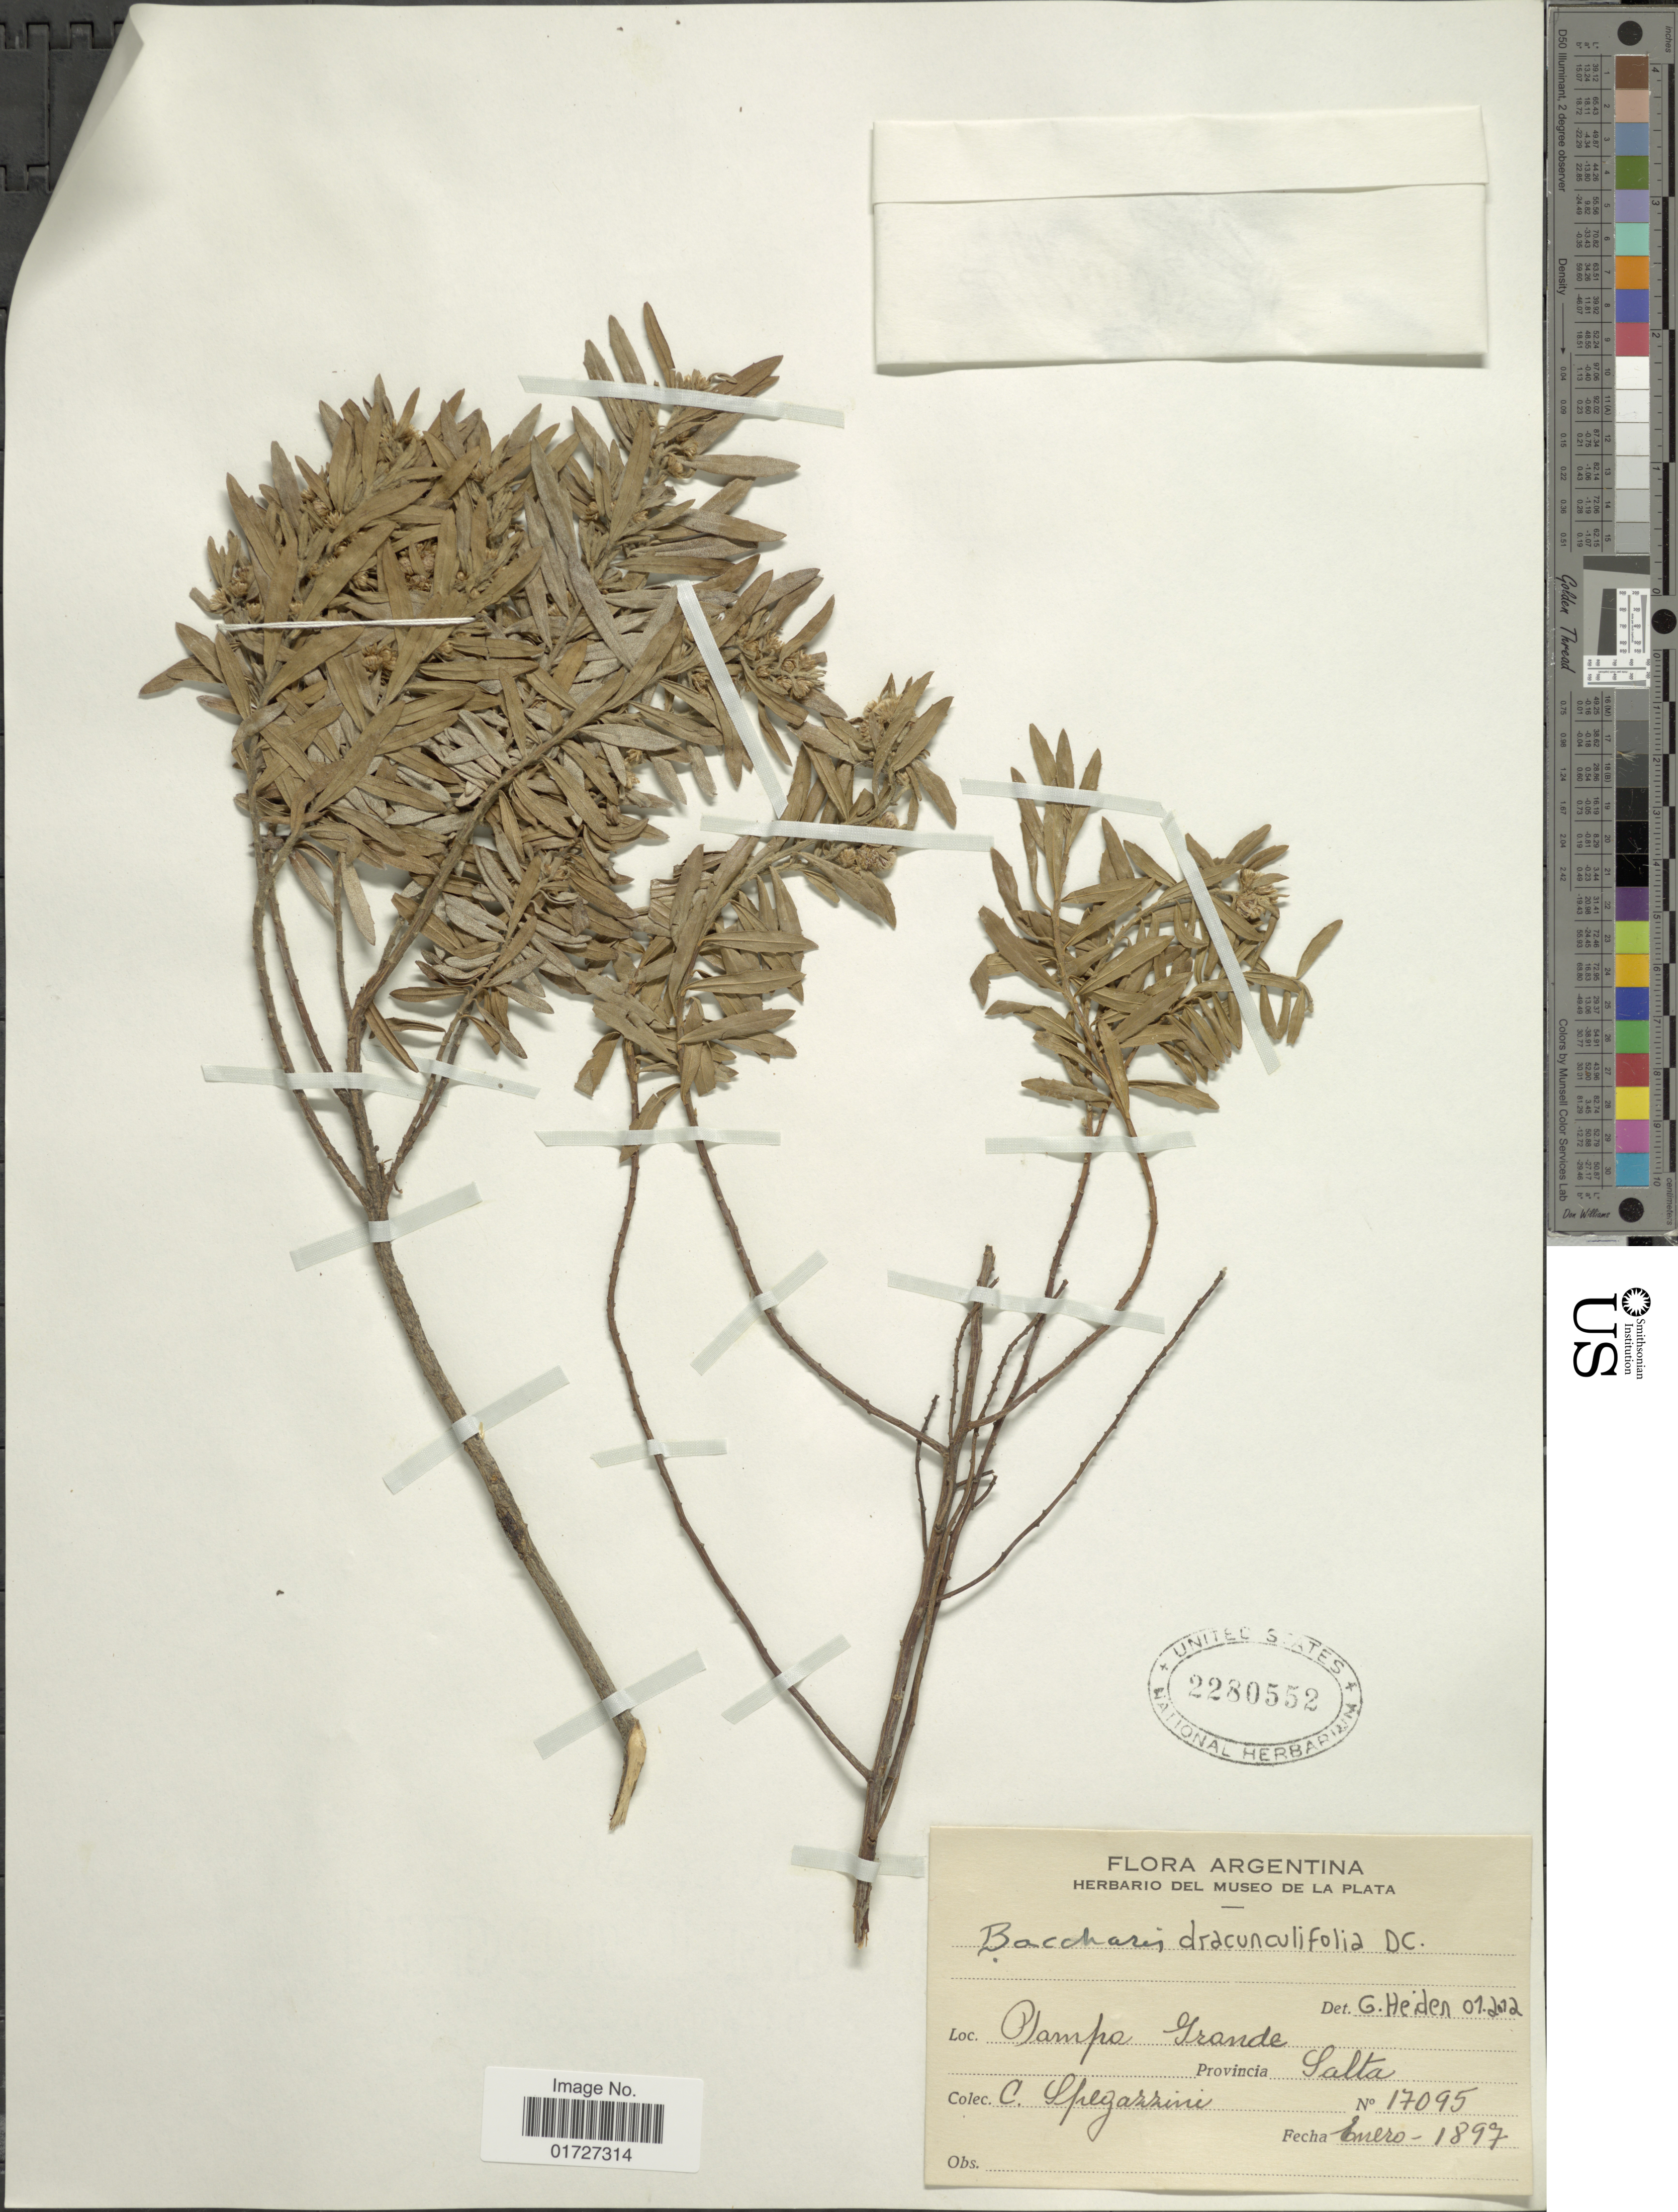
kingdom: Plantae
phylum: Tracheophyta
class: Magnoliopsida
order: Asterales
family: Asteraceae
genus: Baccharis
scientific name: Baccharis dracunculifolia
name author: DC.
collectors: C. L. Spegazzini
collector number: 17095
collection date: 1897-01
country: Argentina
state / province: Salta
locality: Pampa Grande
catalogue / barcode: US 2280552